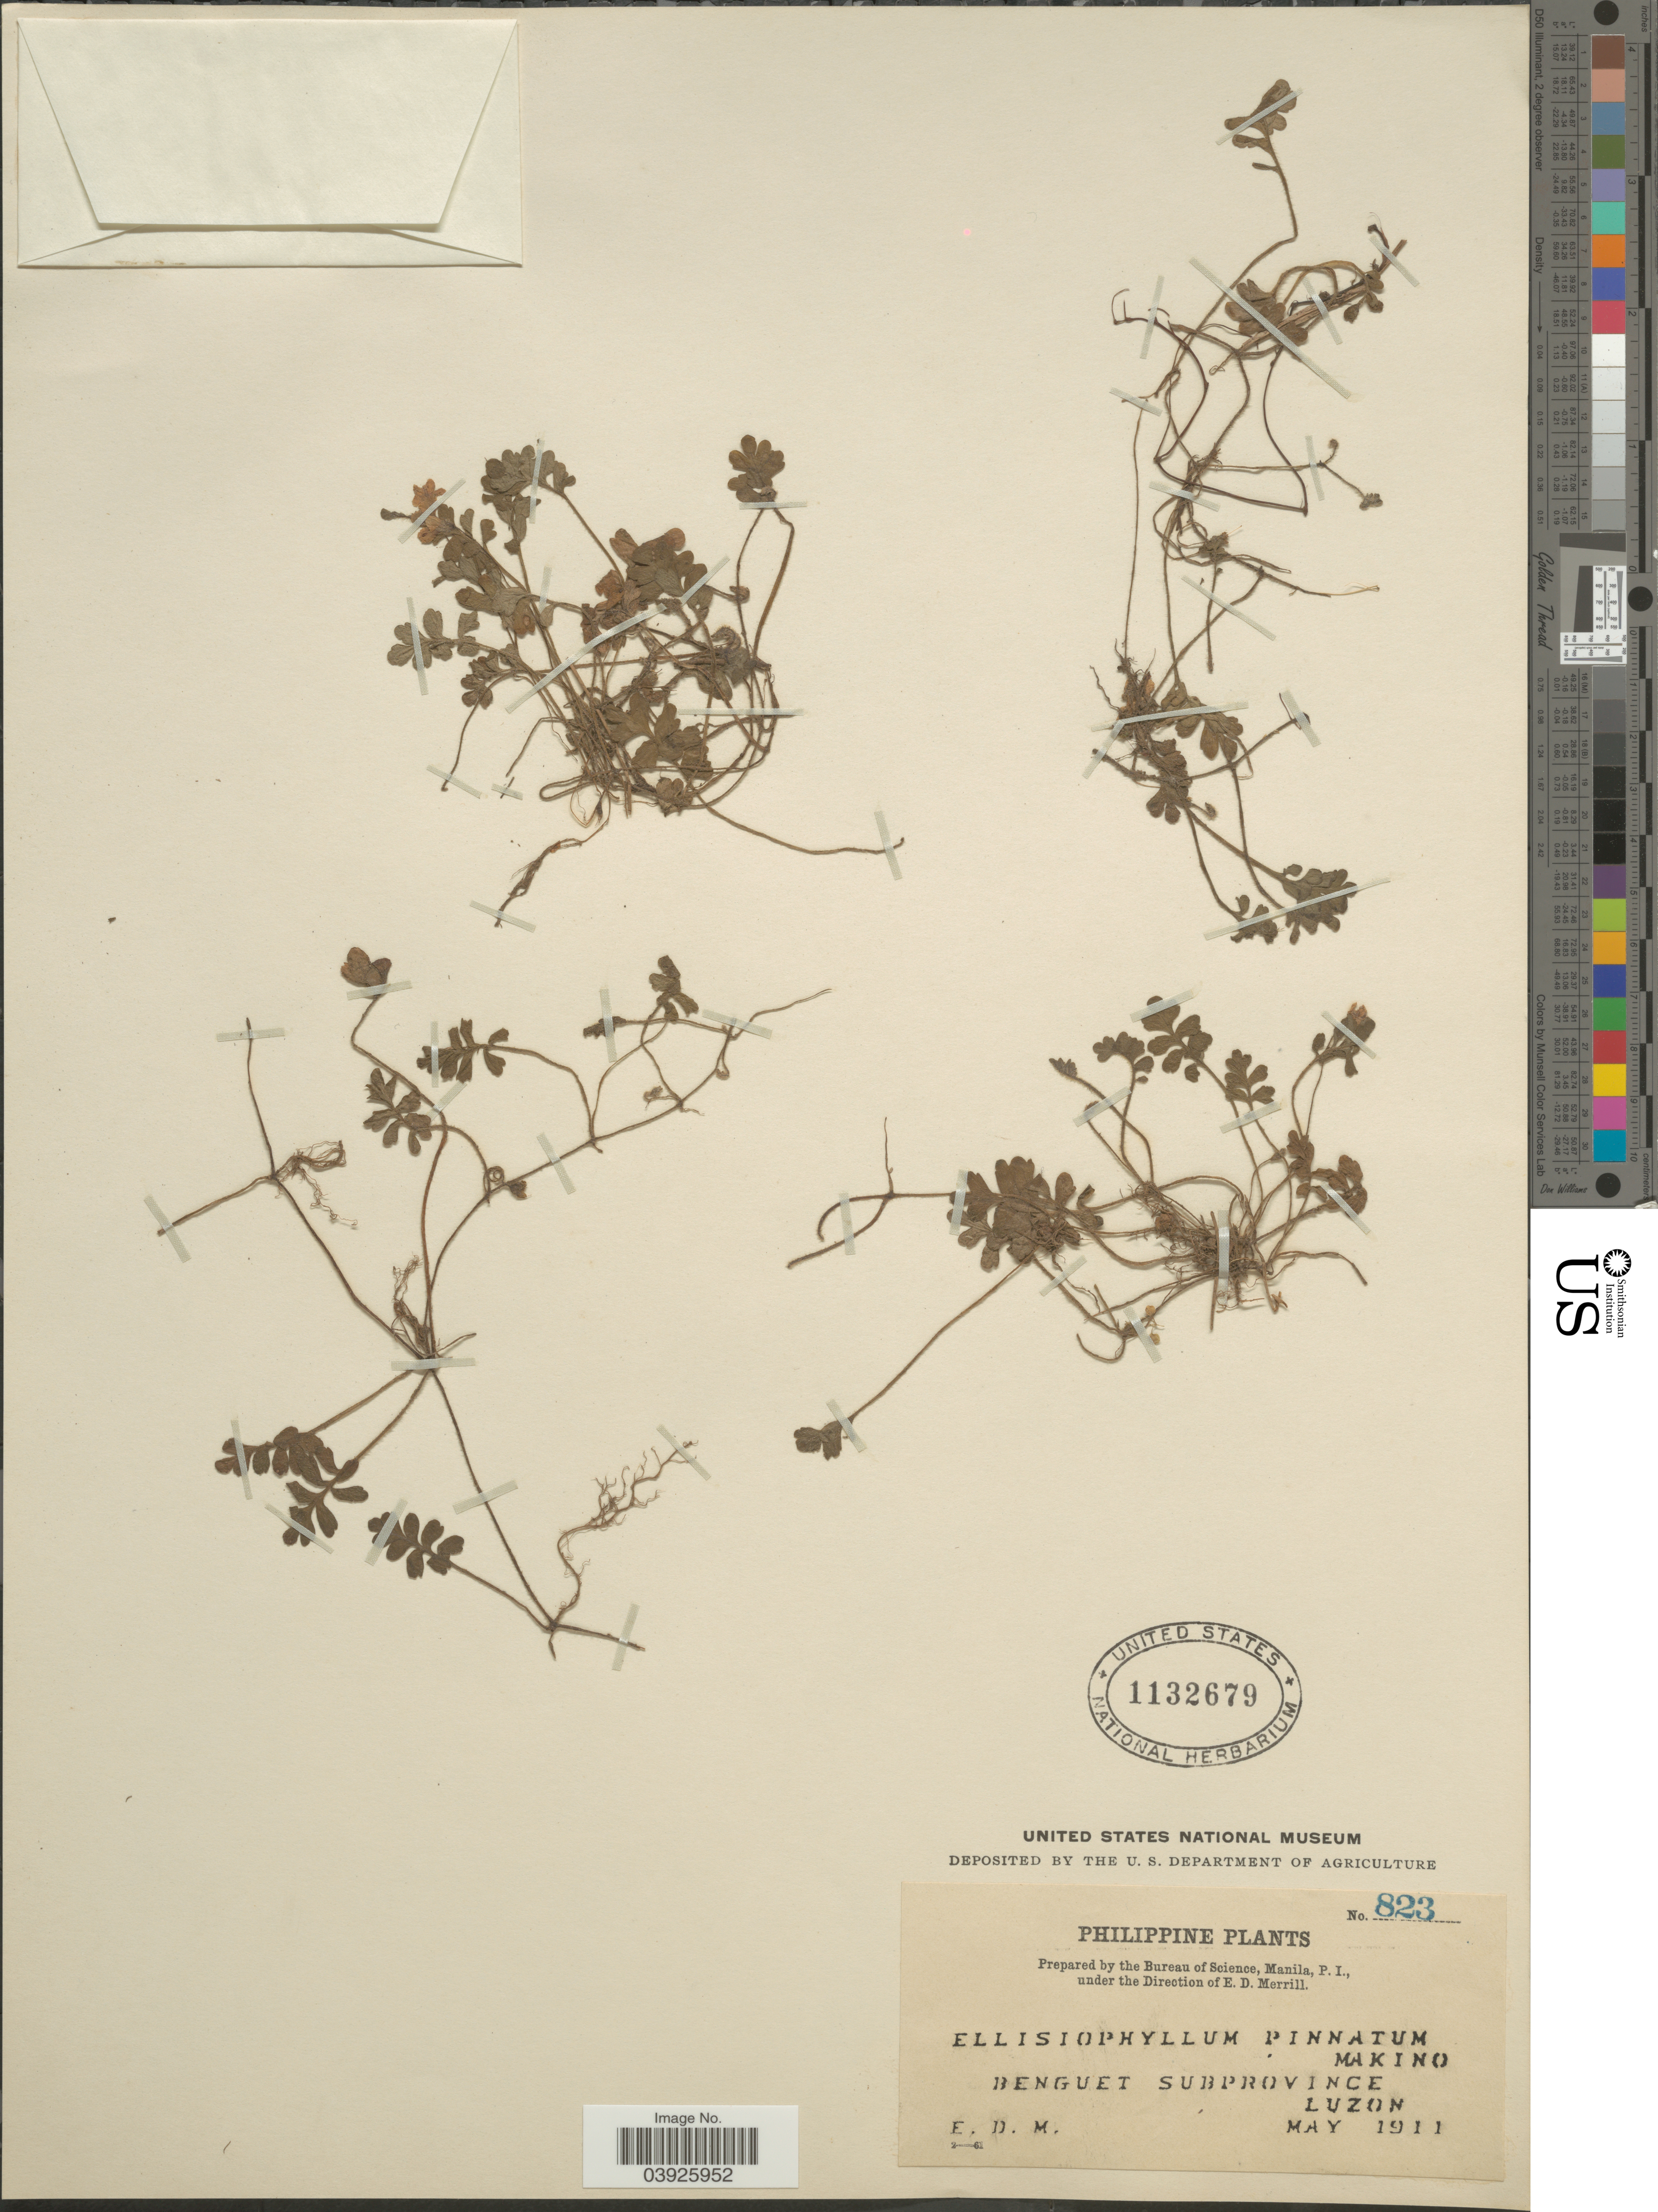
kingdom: Plantae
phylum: Tracheophyta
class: Magnoliopsida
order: Lamiales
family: Plantaginaceae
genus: Ellisiophyllum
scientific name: Ellisiophyllum pinnatum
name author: (Wall. ex Benth.) Makino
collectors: E. D. Merrill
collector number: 823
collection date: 1911-05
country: Philippines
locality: Benguet Subprovince, Luzon.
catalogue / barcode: US 1132679